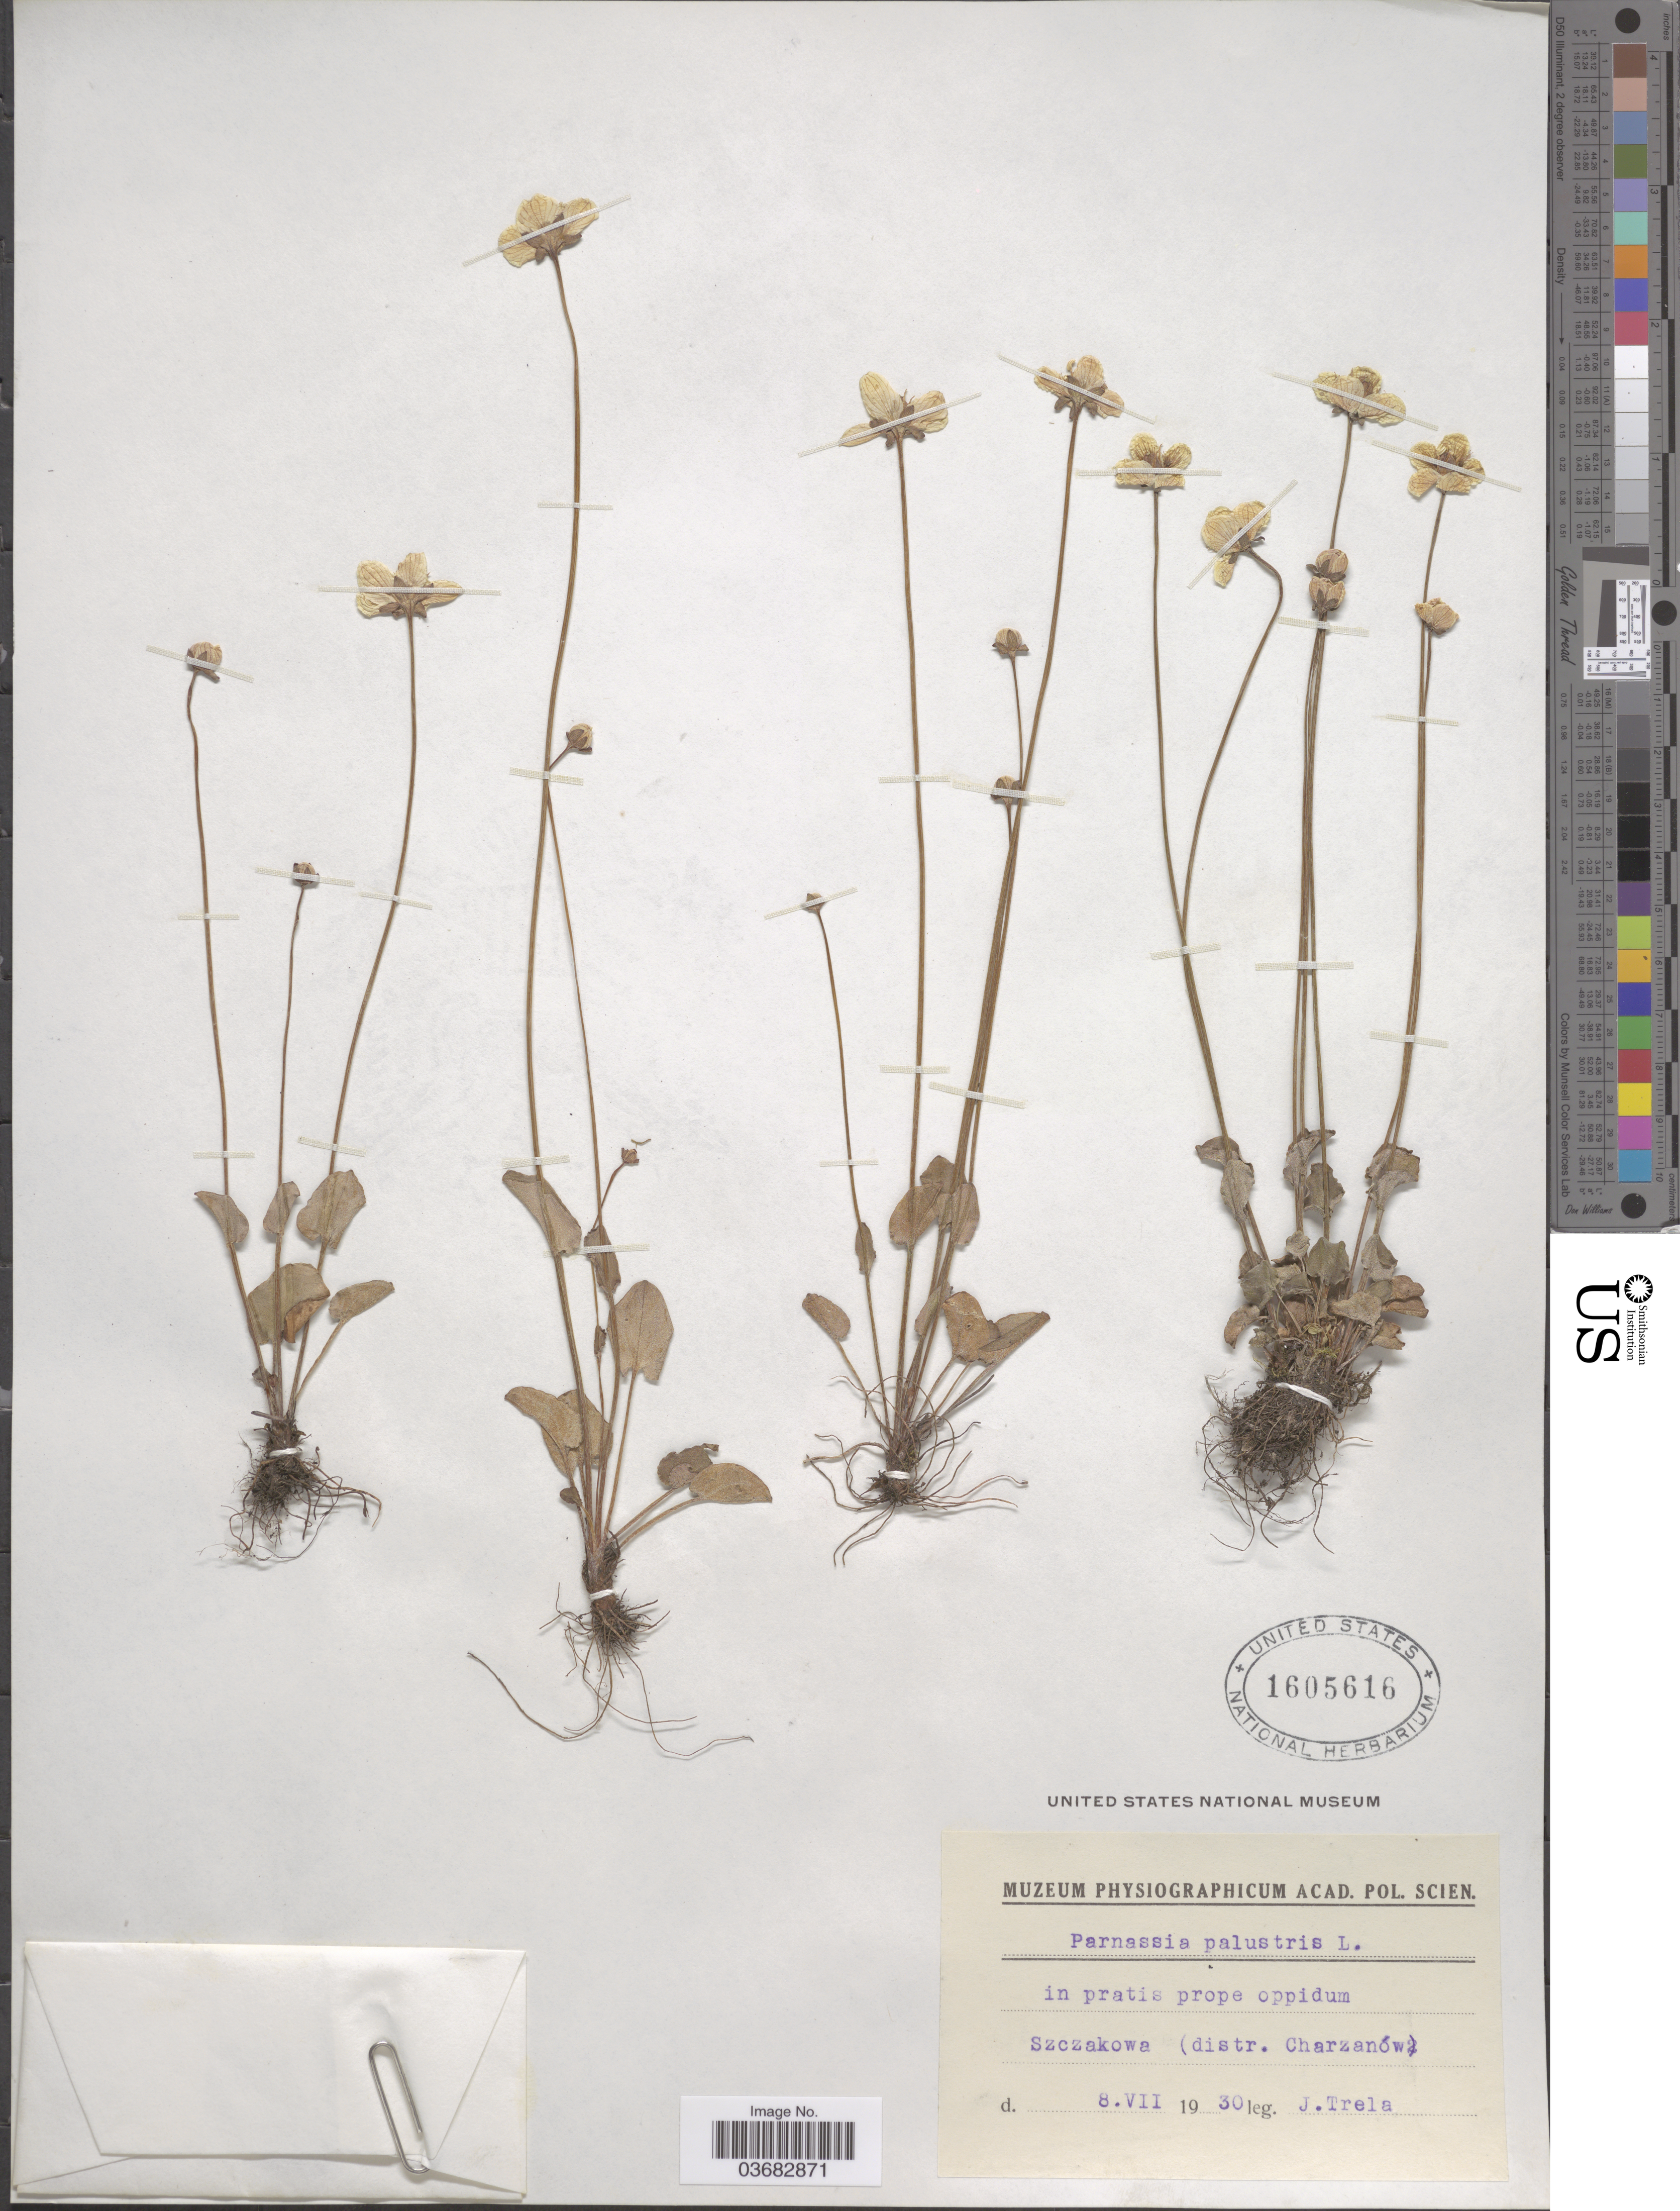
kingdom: Plantae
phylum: Tracheophyta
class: Magnoliopsida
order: Celastrales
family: Parnassiaceae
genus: Parnassia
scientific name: Parnassia palustris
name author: L.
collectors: J. Trela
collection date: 1930-07-08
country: Poland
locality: In pratis prope oppidum Szczakowa (distr. Charzanów).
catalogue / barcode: US 1605616